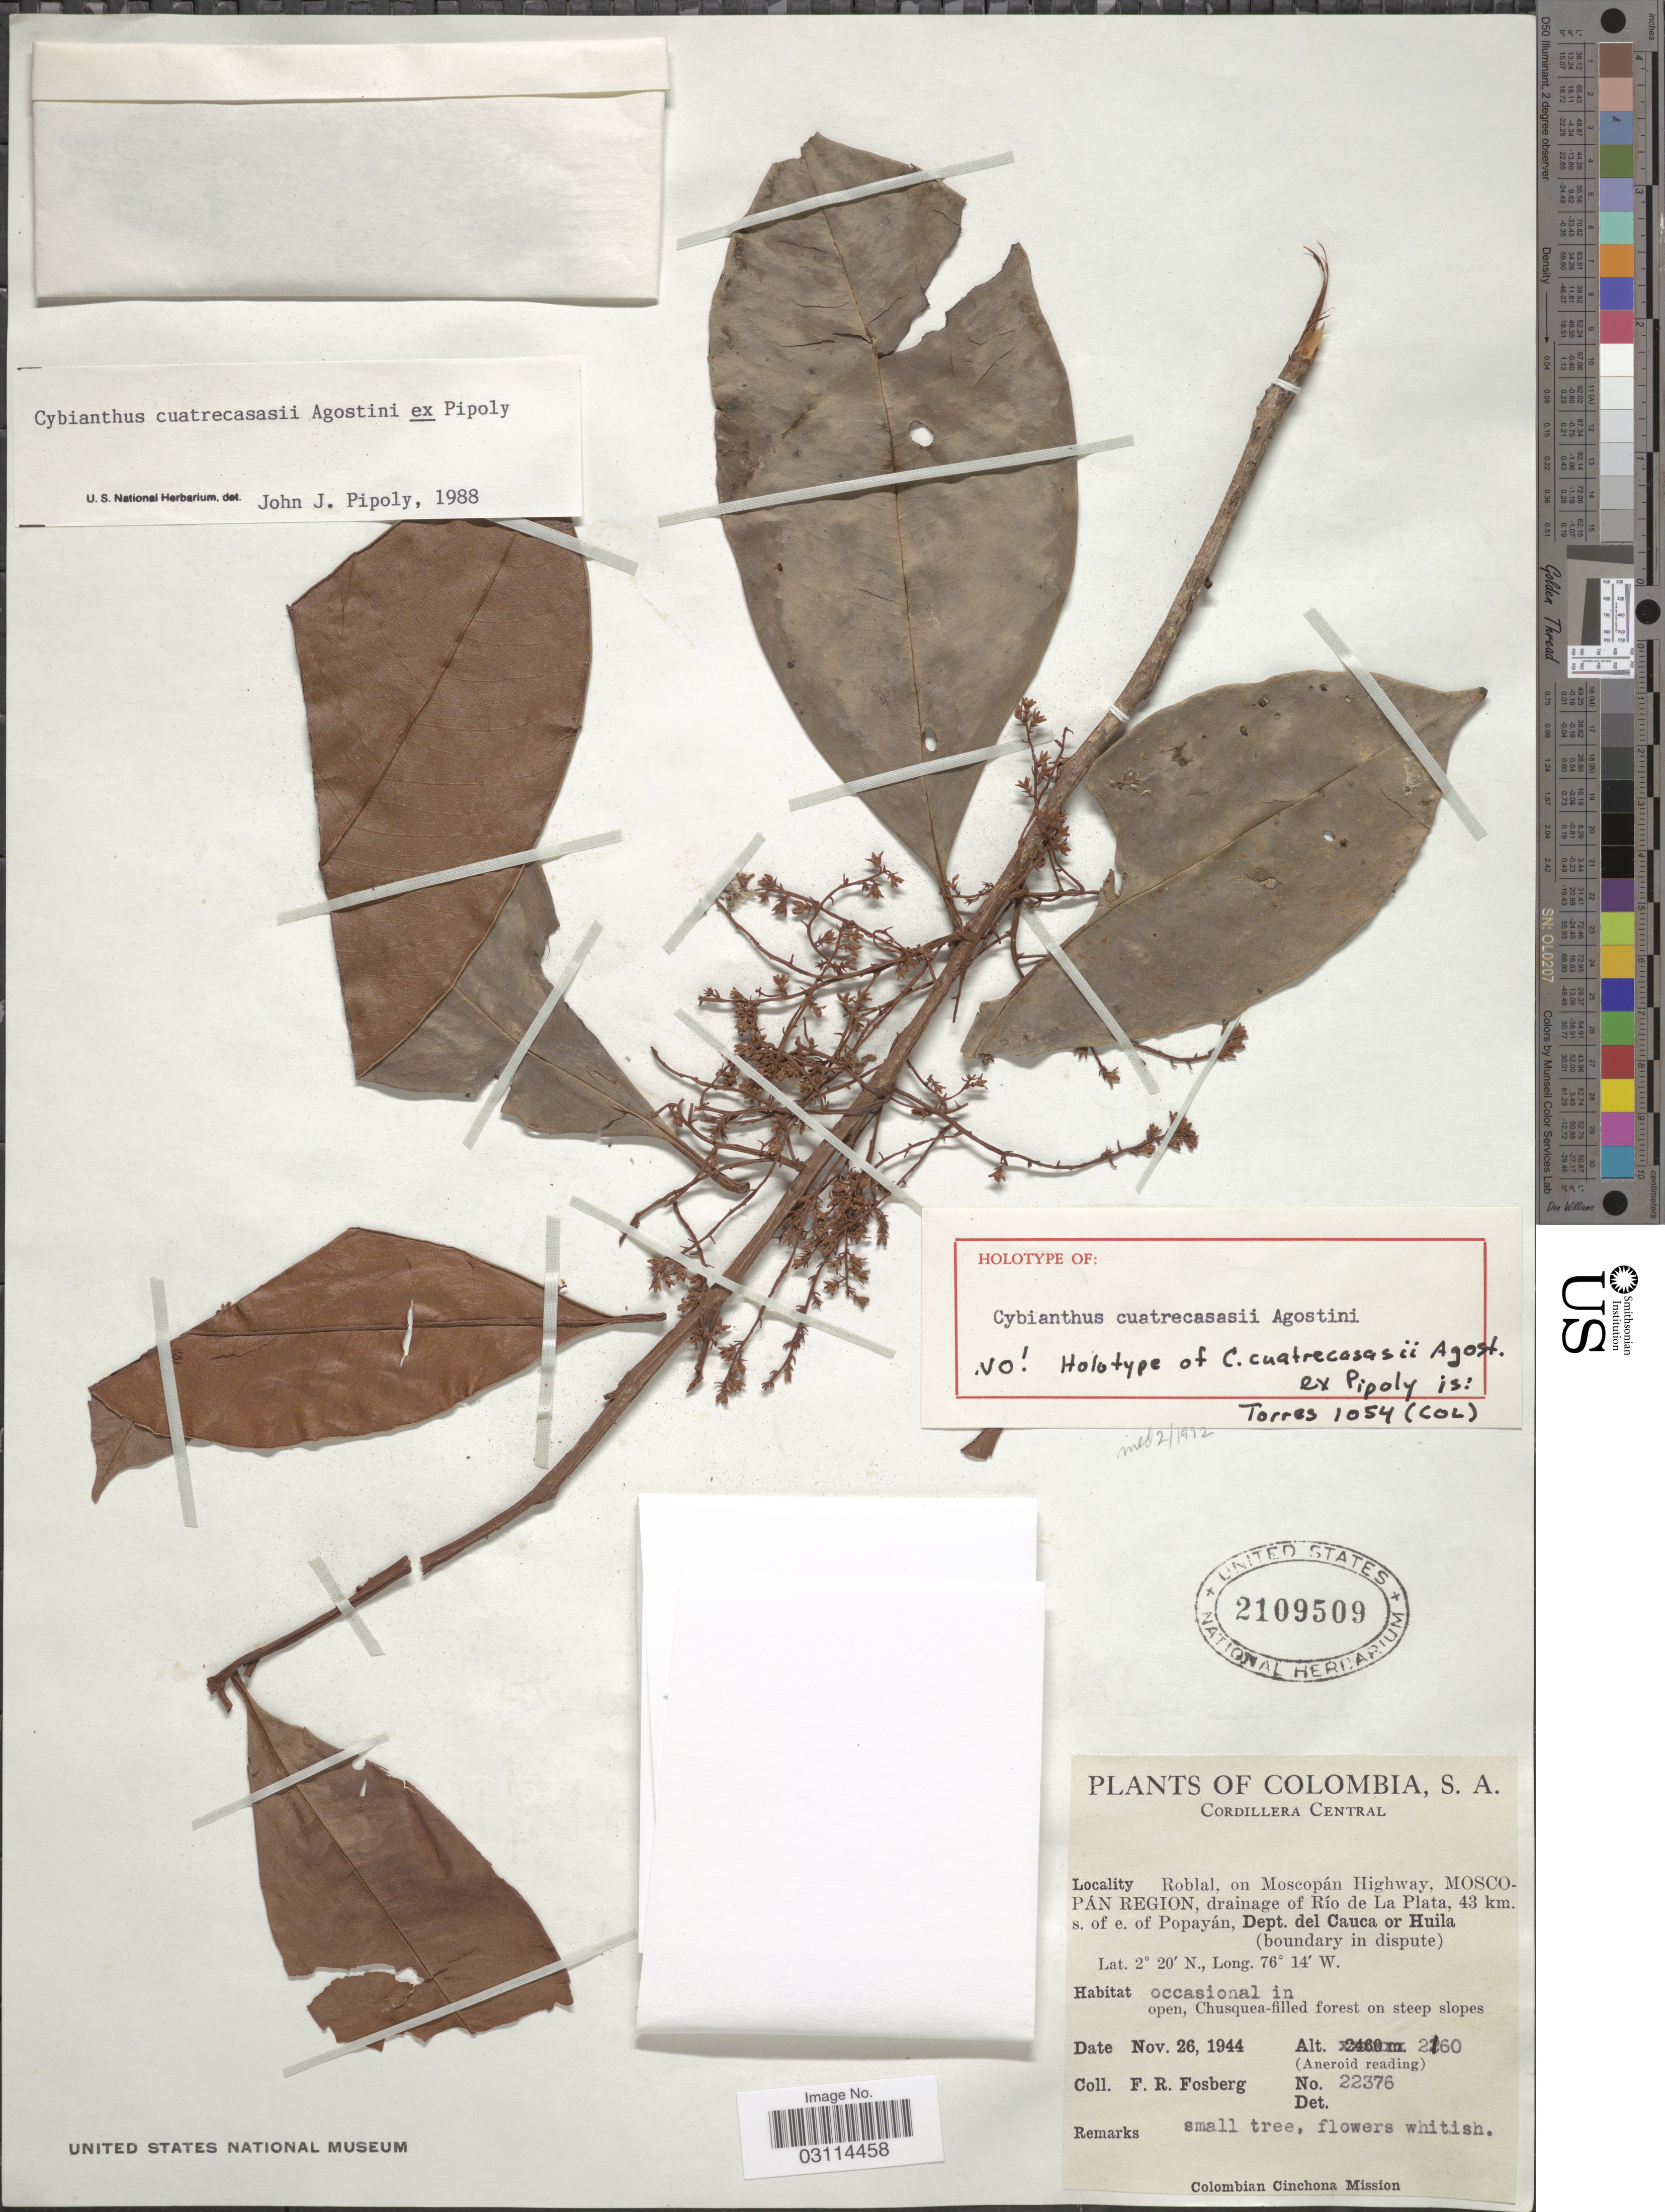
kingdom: Plantae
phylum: Tracheophyta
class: Magnoliopsida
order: Ericales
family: Primulaceae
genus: Cybianthus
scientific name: Cybianthus cuspidatus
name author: Miq.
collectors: F. R. Fosberg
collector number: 22376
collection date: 1944-11-26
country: Colombia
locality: Cordillera Central. Roblal, on Moscopán Highway, MOSCOPÁN REGION, drainage of Río La Plata, 43 km. s. of e. of Popayán. Dept. del Cauca or Huila (boundary in dispute).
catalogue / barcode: US 2109509